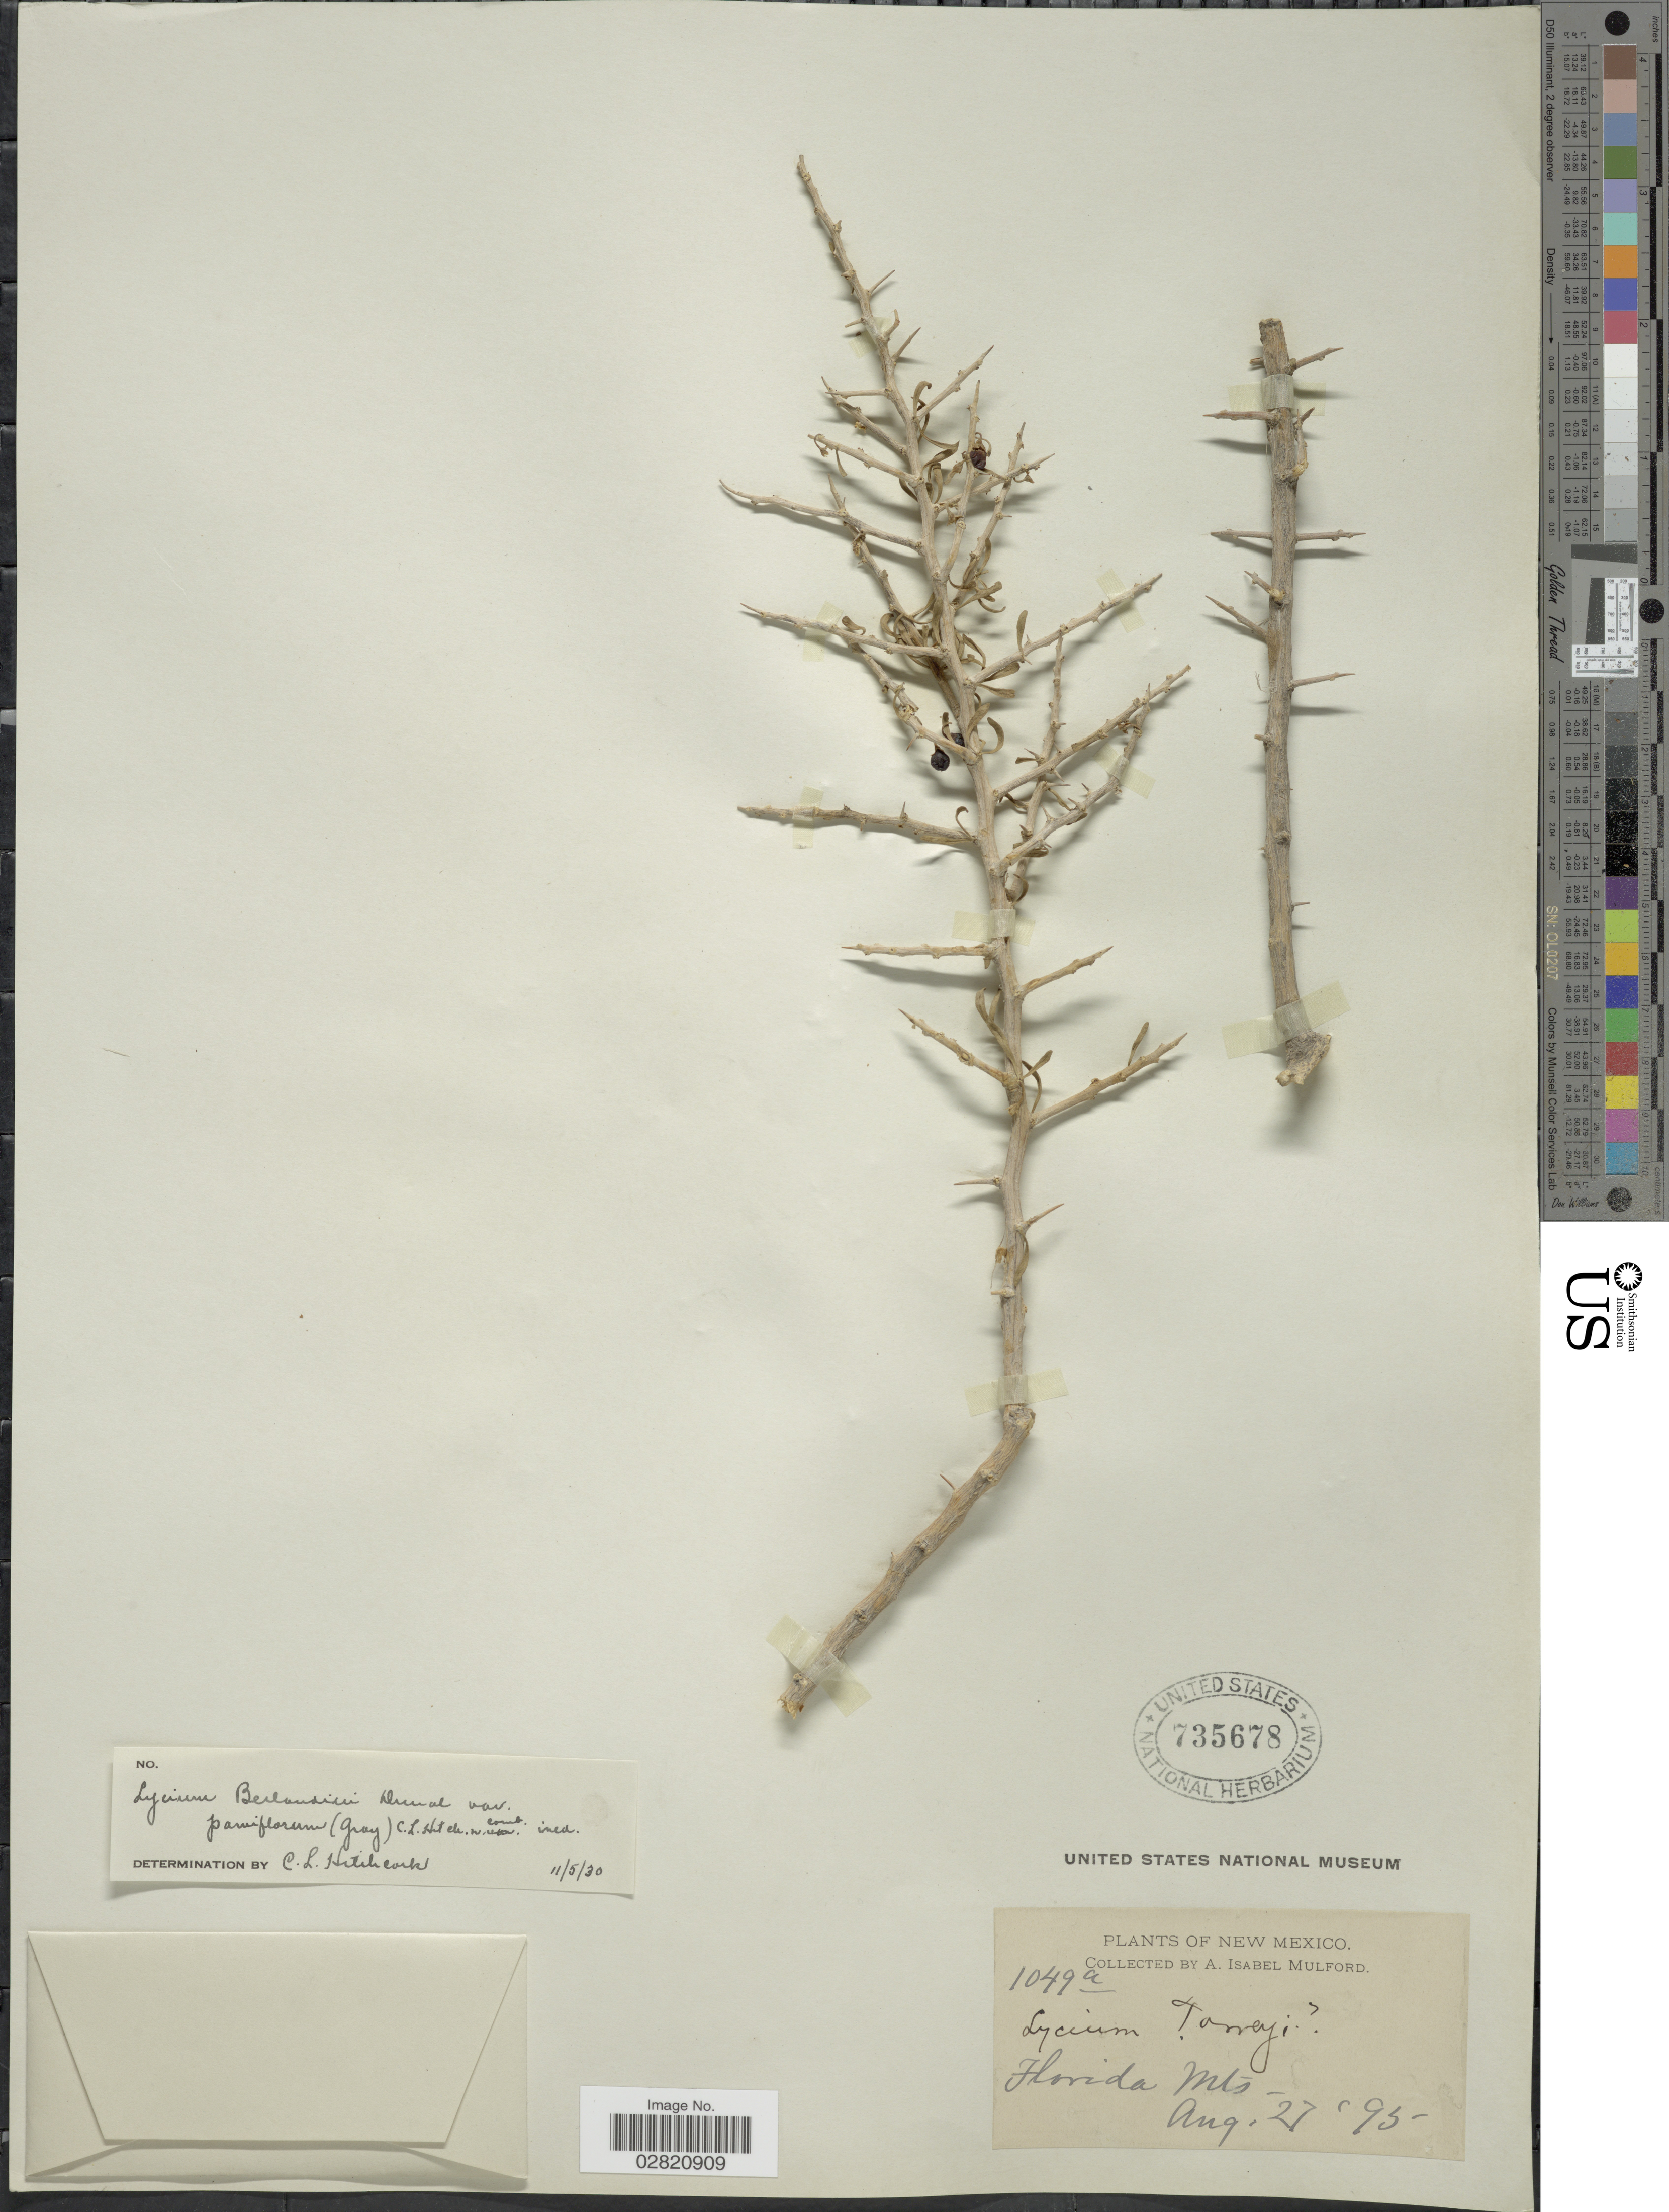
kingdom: Plantae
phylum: Tracheophyta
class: Magnoliopsida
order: Solanales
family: Solanaceae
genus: Lycium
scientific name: Lycium berlandieri f. parviflorum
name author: (A. Gray) C.L. Hitchc.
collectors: A. Mulford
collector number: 1049a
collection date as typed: Transcribed d/m/y: 27/8/93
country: United States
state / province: New Mexico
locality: Florida Mts.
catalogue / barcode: US 735678